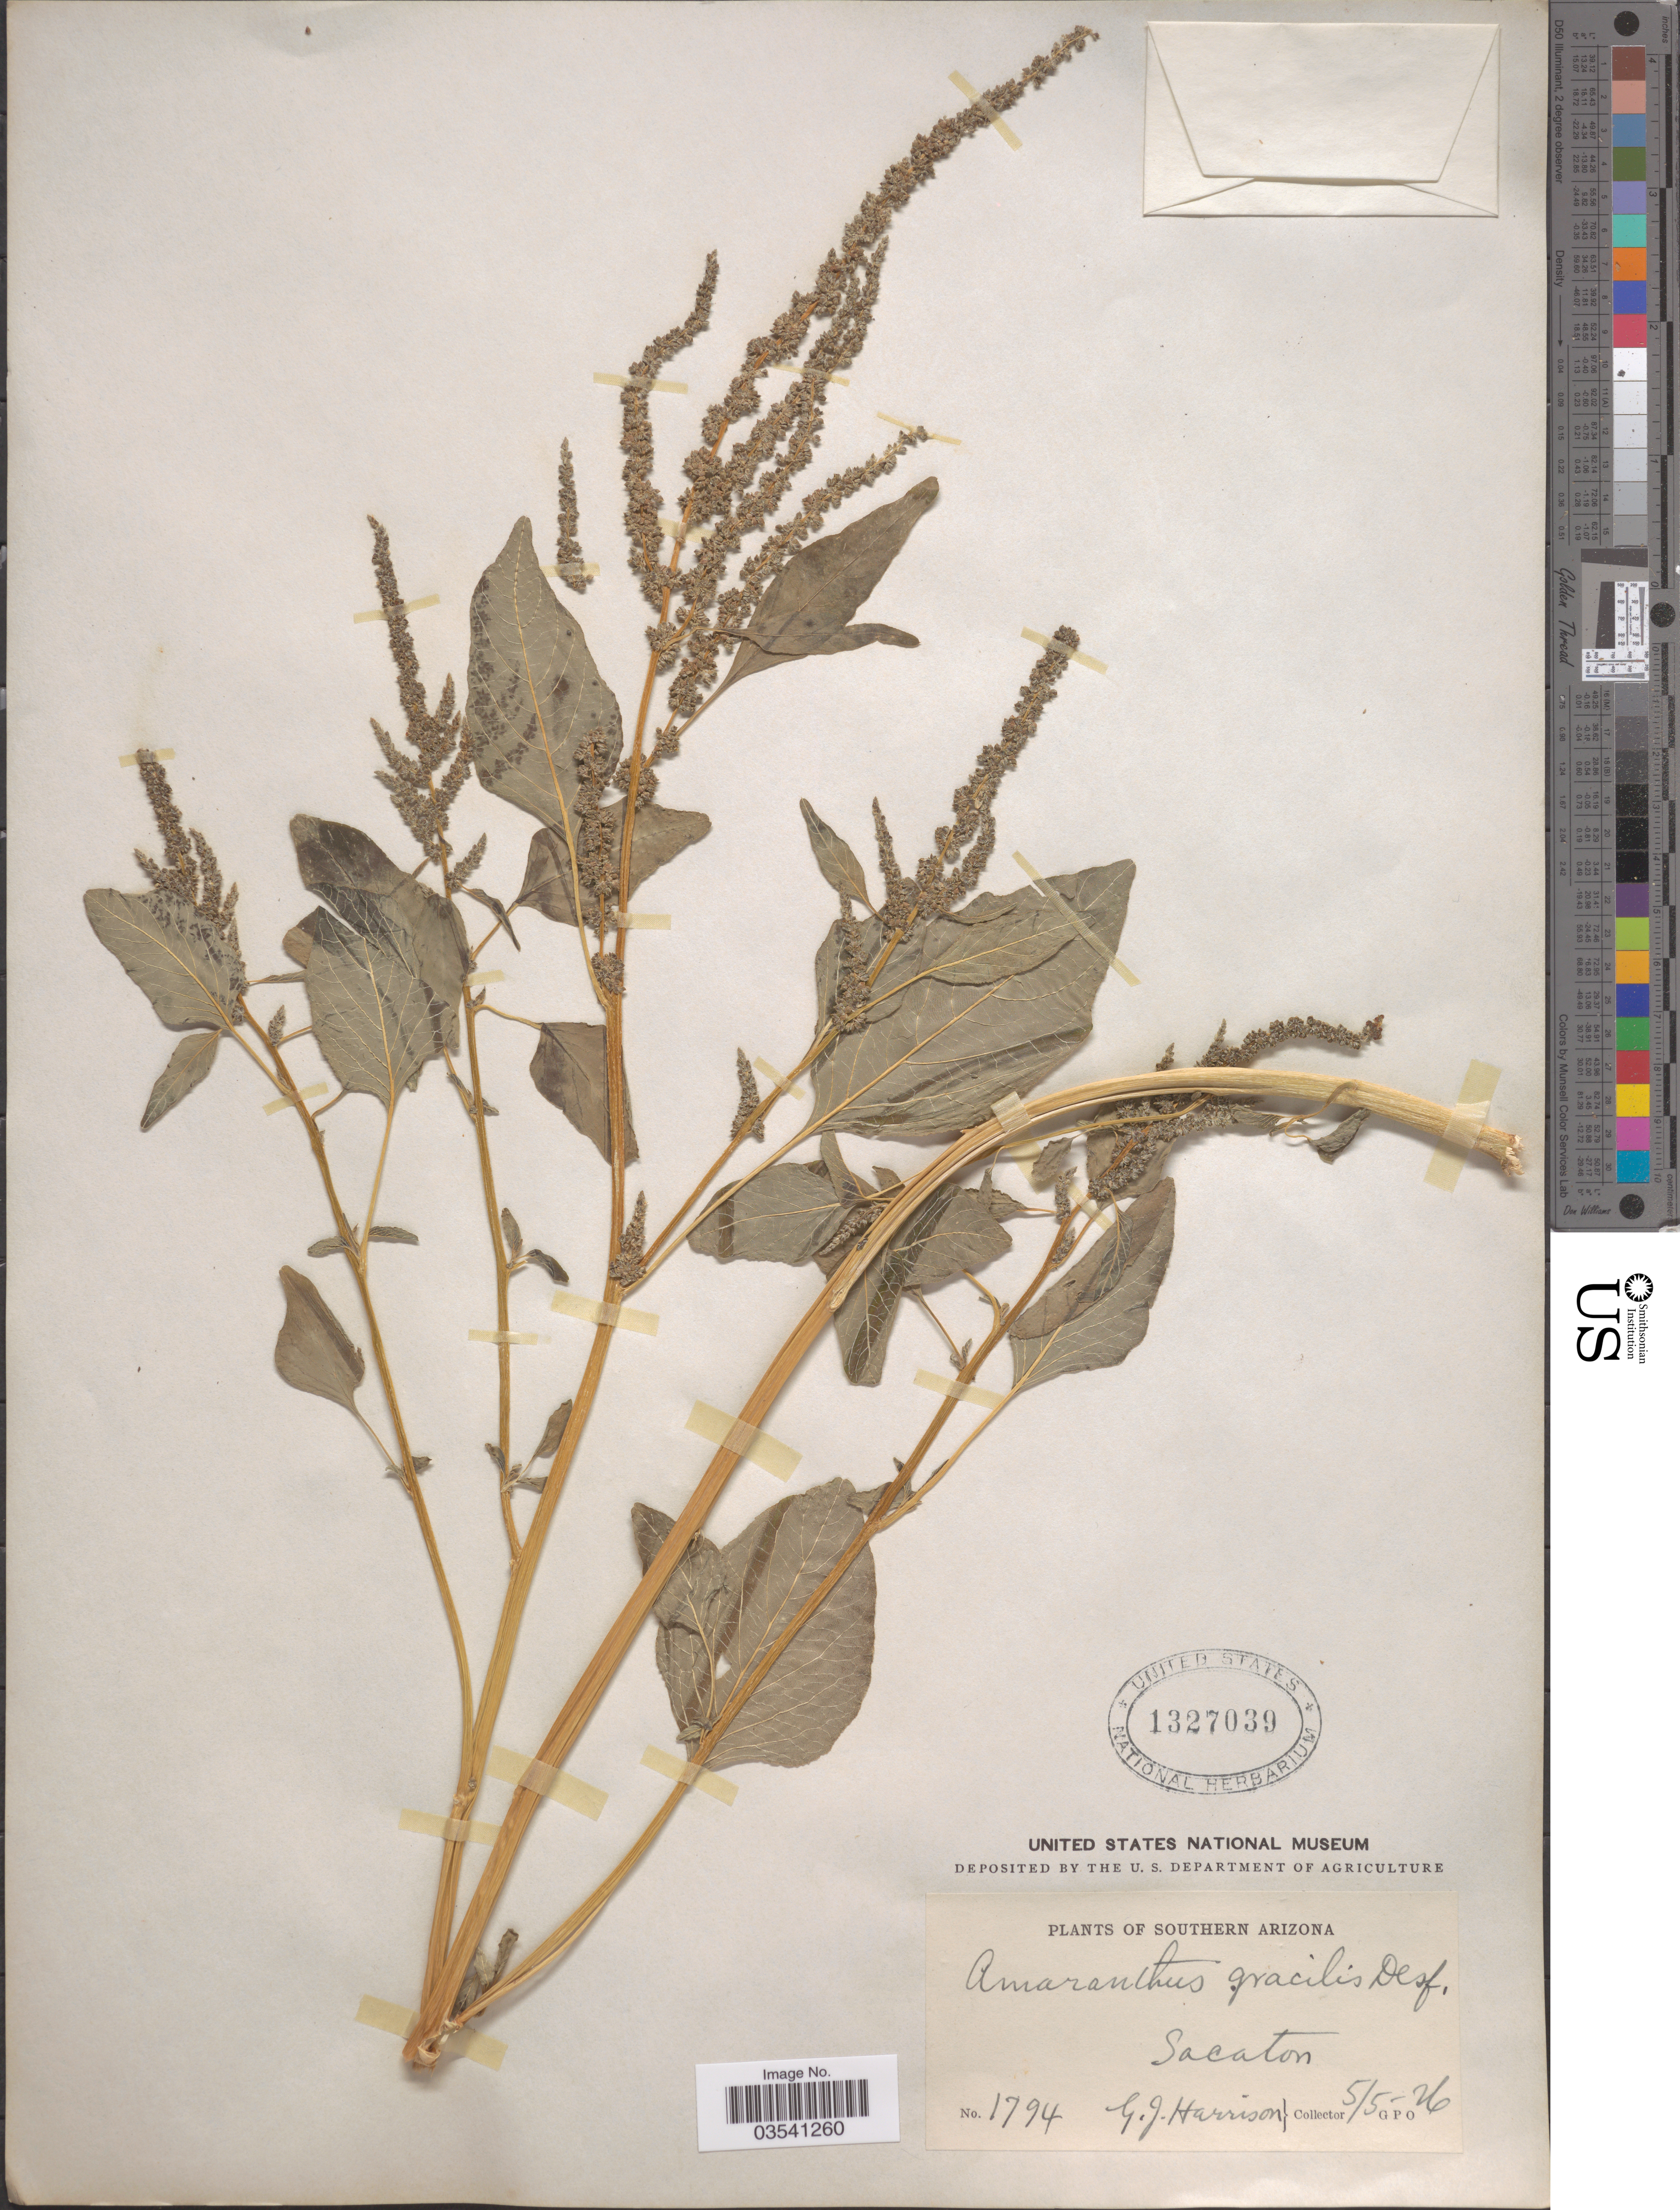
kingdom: Plantae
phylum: Tracheophyta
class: Magnoliopsida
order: Caryophyllales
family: Amaranthaceae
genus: Amaranthus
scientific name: Amaranthus viridis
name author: L.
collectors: G. J. Harrison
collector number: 1794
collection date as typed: Transcribed d/m/y: 5/5/26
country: United States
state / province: Arizona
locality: Southern Arizona. Sacaton.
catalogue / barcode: US 1327039